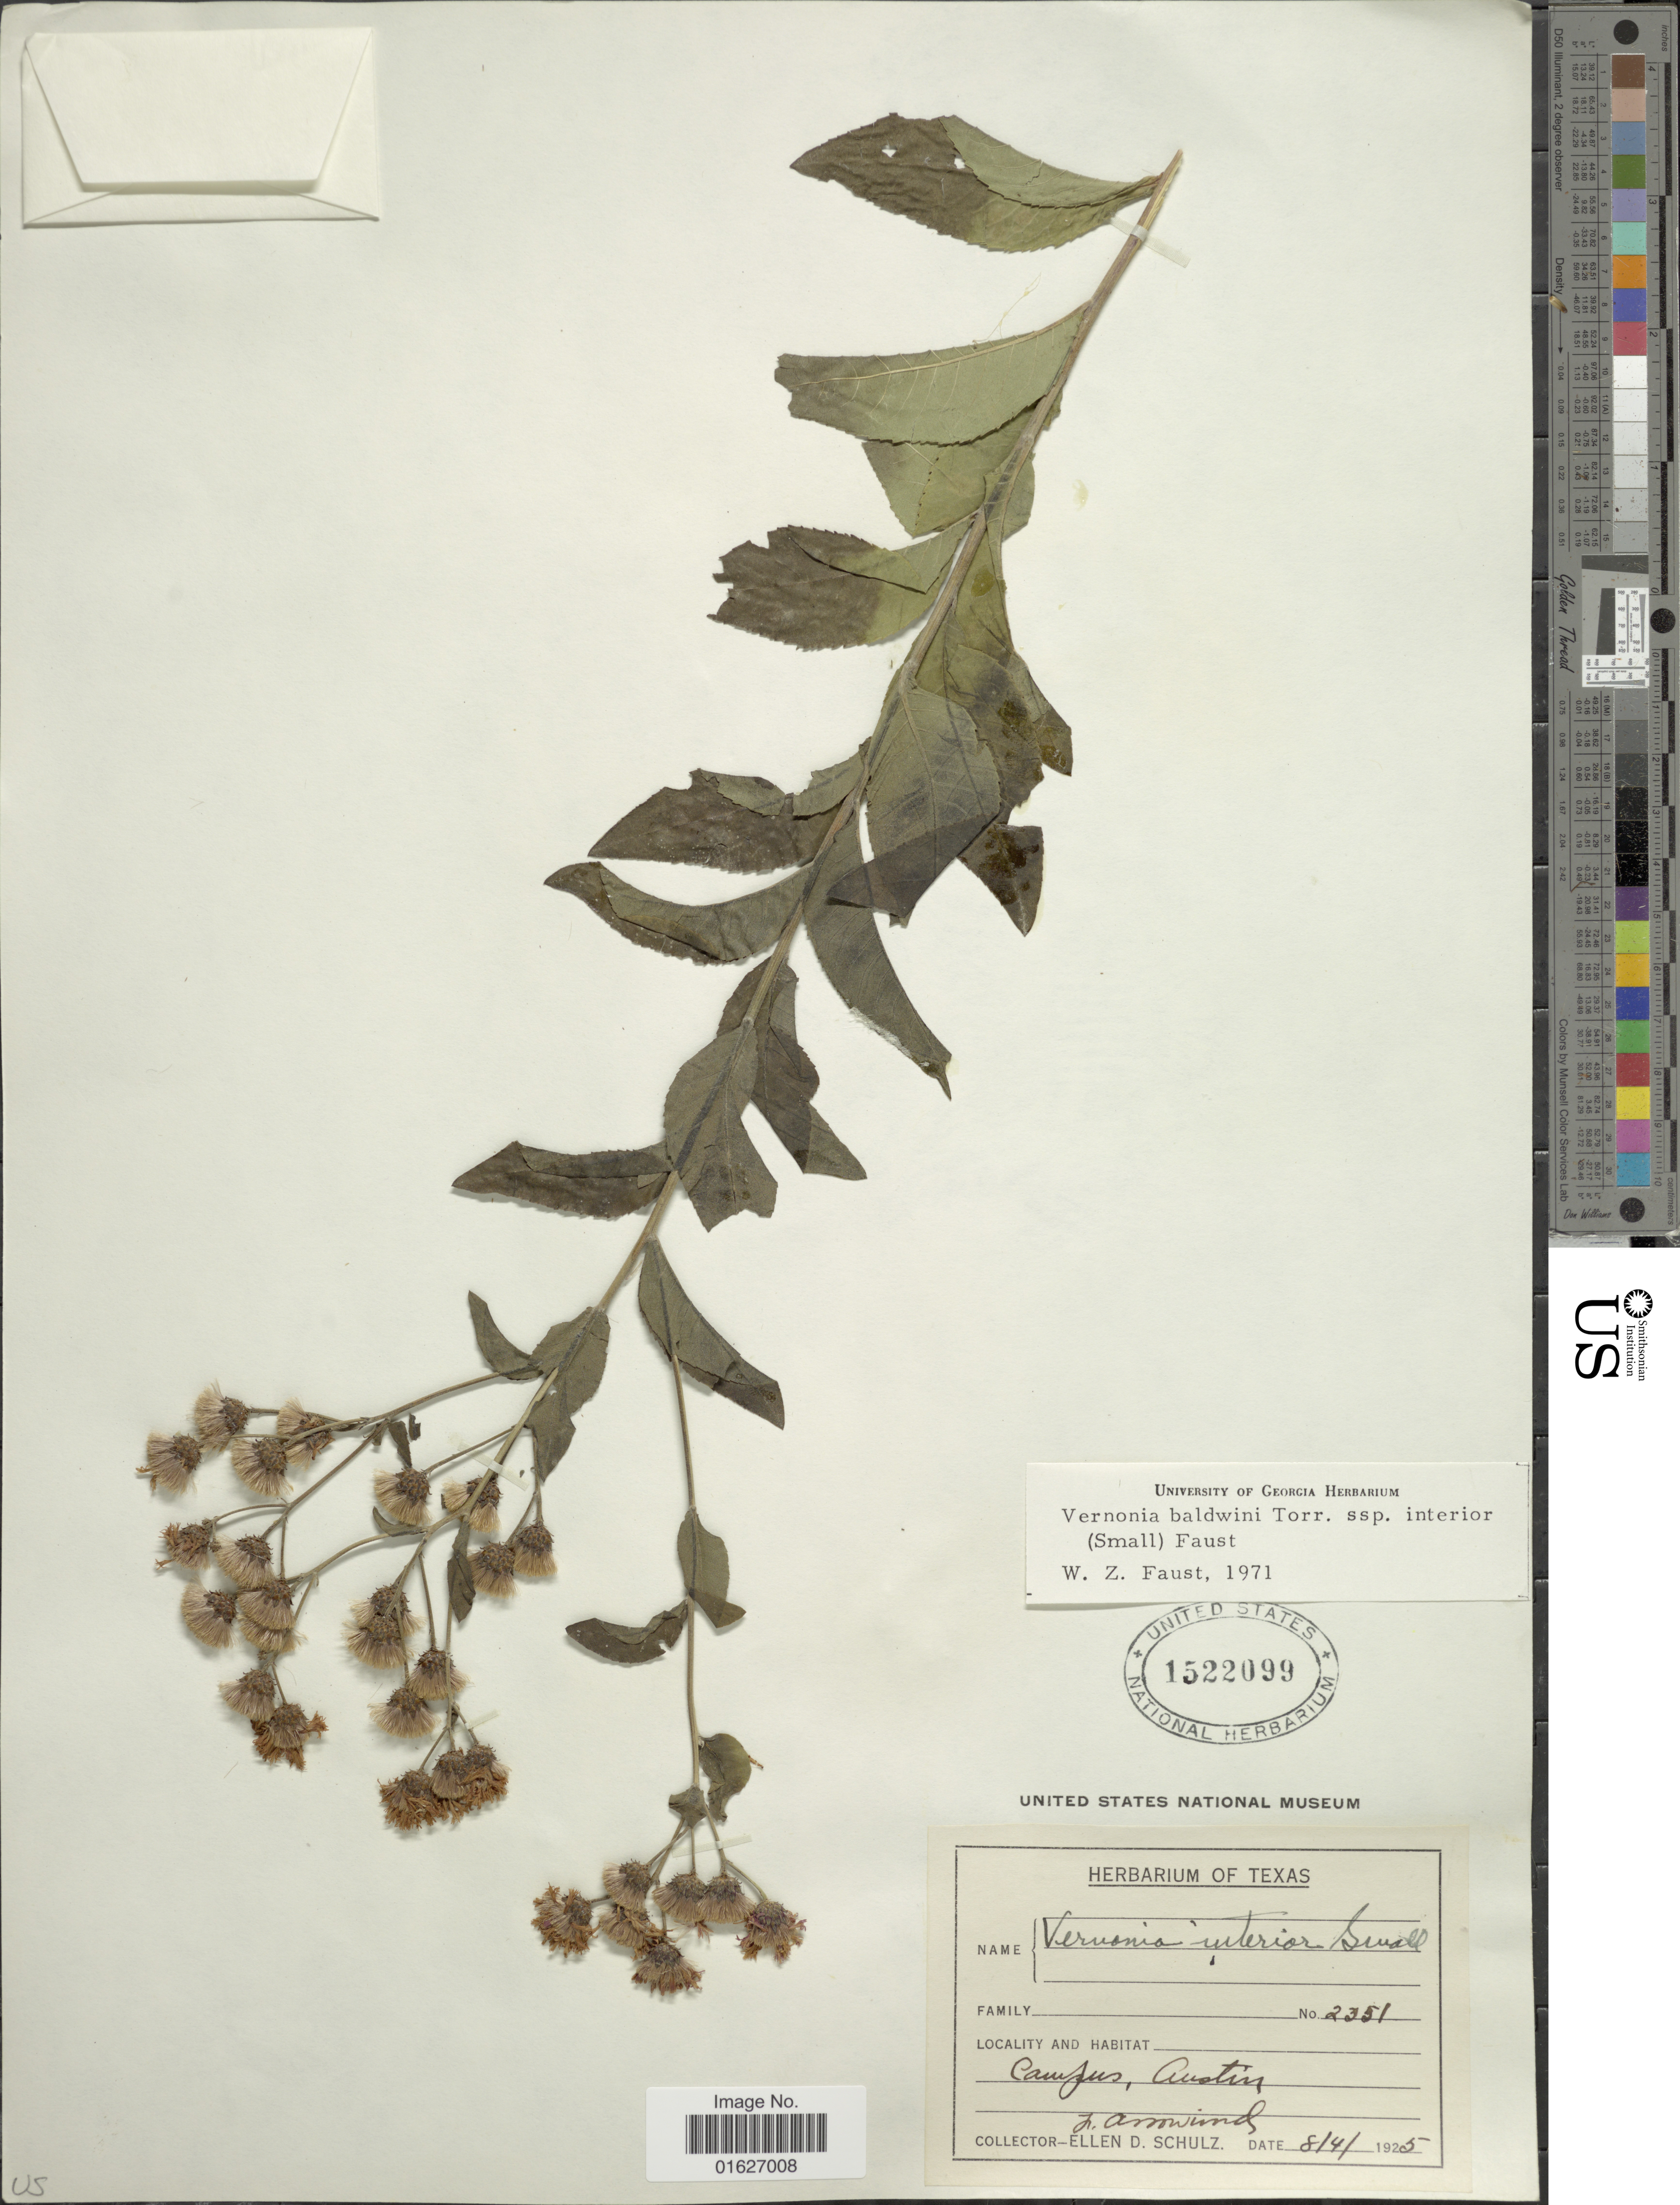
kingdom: Plantae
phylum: Tracheophyta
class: Magnoliopsida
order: Asterales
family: Asteraceae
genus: Vernonia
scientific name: Vernonia baldwinii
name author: Torr.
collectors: J. Arrowind & E. D. Schulz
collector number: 2351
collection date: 1925-08-04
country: United States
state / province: Texas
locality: Austin, Campus.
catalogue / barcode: US 1522099